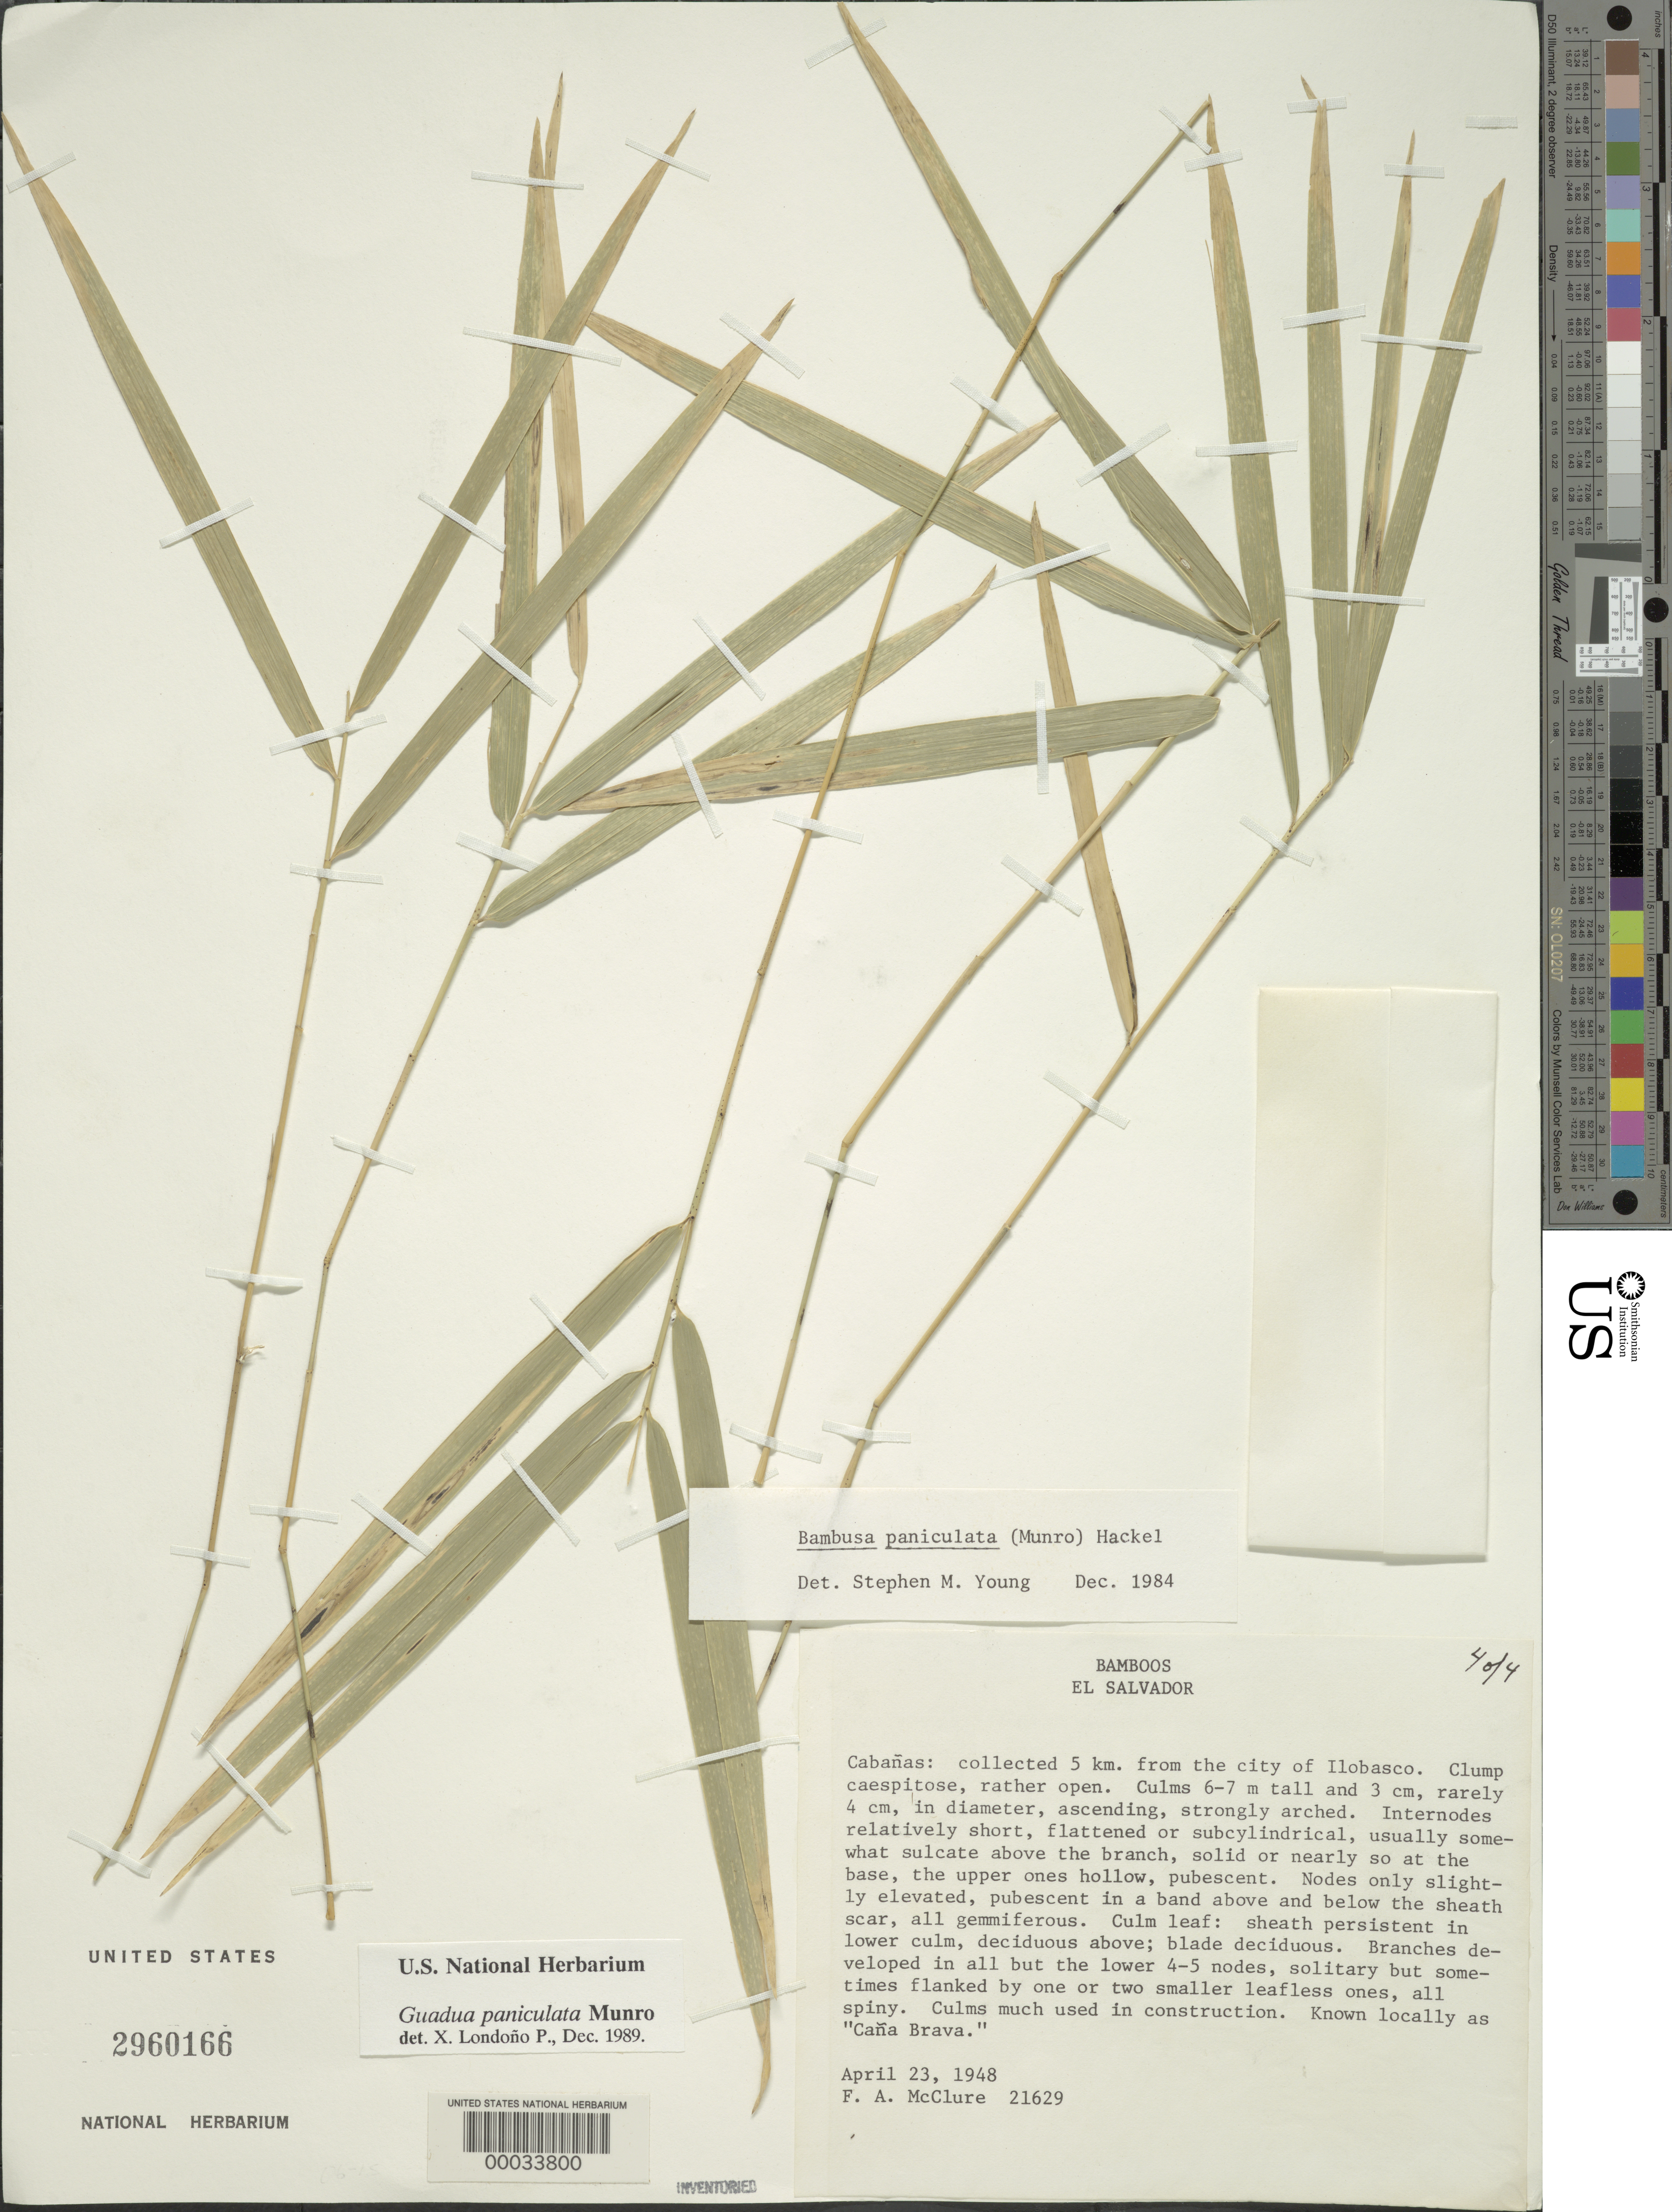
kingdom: Plantae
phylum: Tracheophyta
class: Liliopsida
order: Poales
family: Poaceae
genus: Guadua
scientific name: Guadua paniculata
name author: Munro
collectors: F. A. McClure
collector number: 21629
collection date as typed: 23 Apr 1948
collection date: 1948-04-23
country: El Salvador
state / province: Cabañas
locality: Itobasco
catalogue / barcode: US 2960166